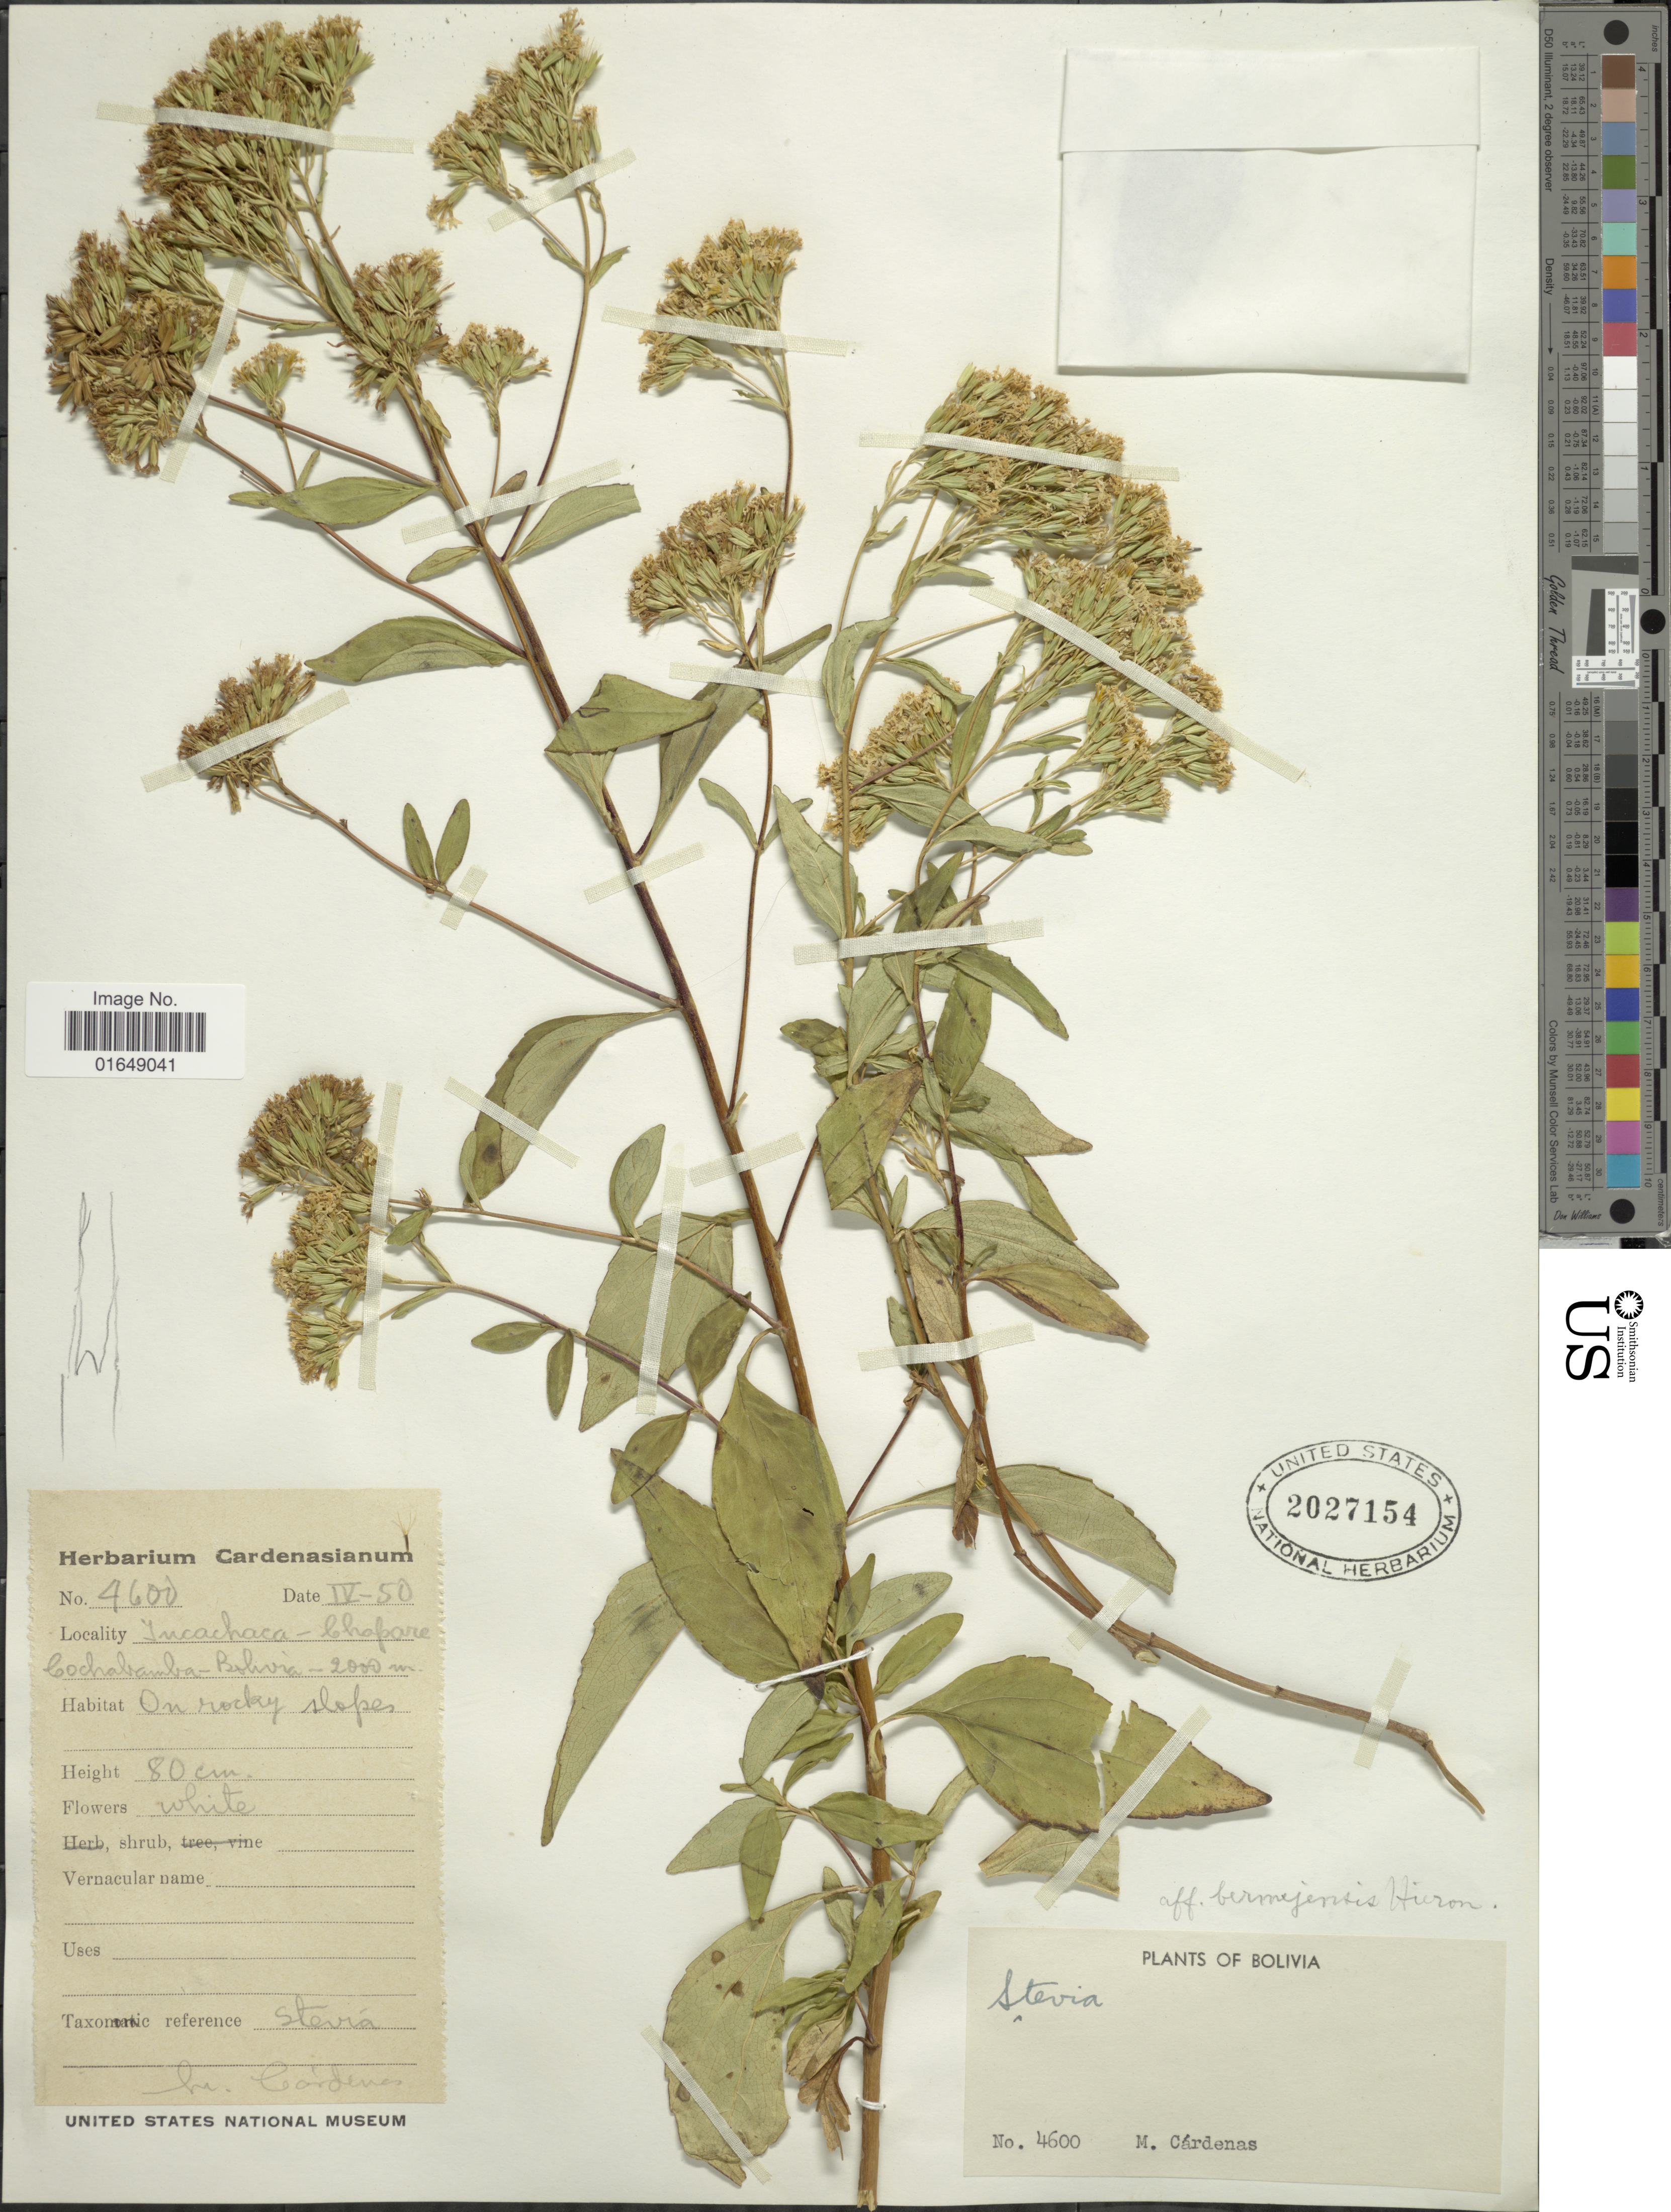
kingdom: Plantae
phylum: Tracheophyta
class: Magnoliopsida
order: Asterales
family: Asteraceae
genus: Stevia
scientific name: Stevia sp.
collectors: M. Cárdenas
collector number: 4600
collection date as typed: Transcribed d/m/y: /4/50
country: Bolivia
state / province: Cochabamba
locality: Incachaca-Chapare.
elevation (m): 2000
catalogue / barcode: US 2027154